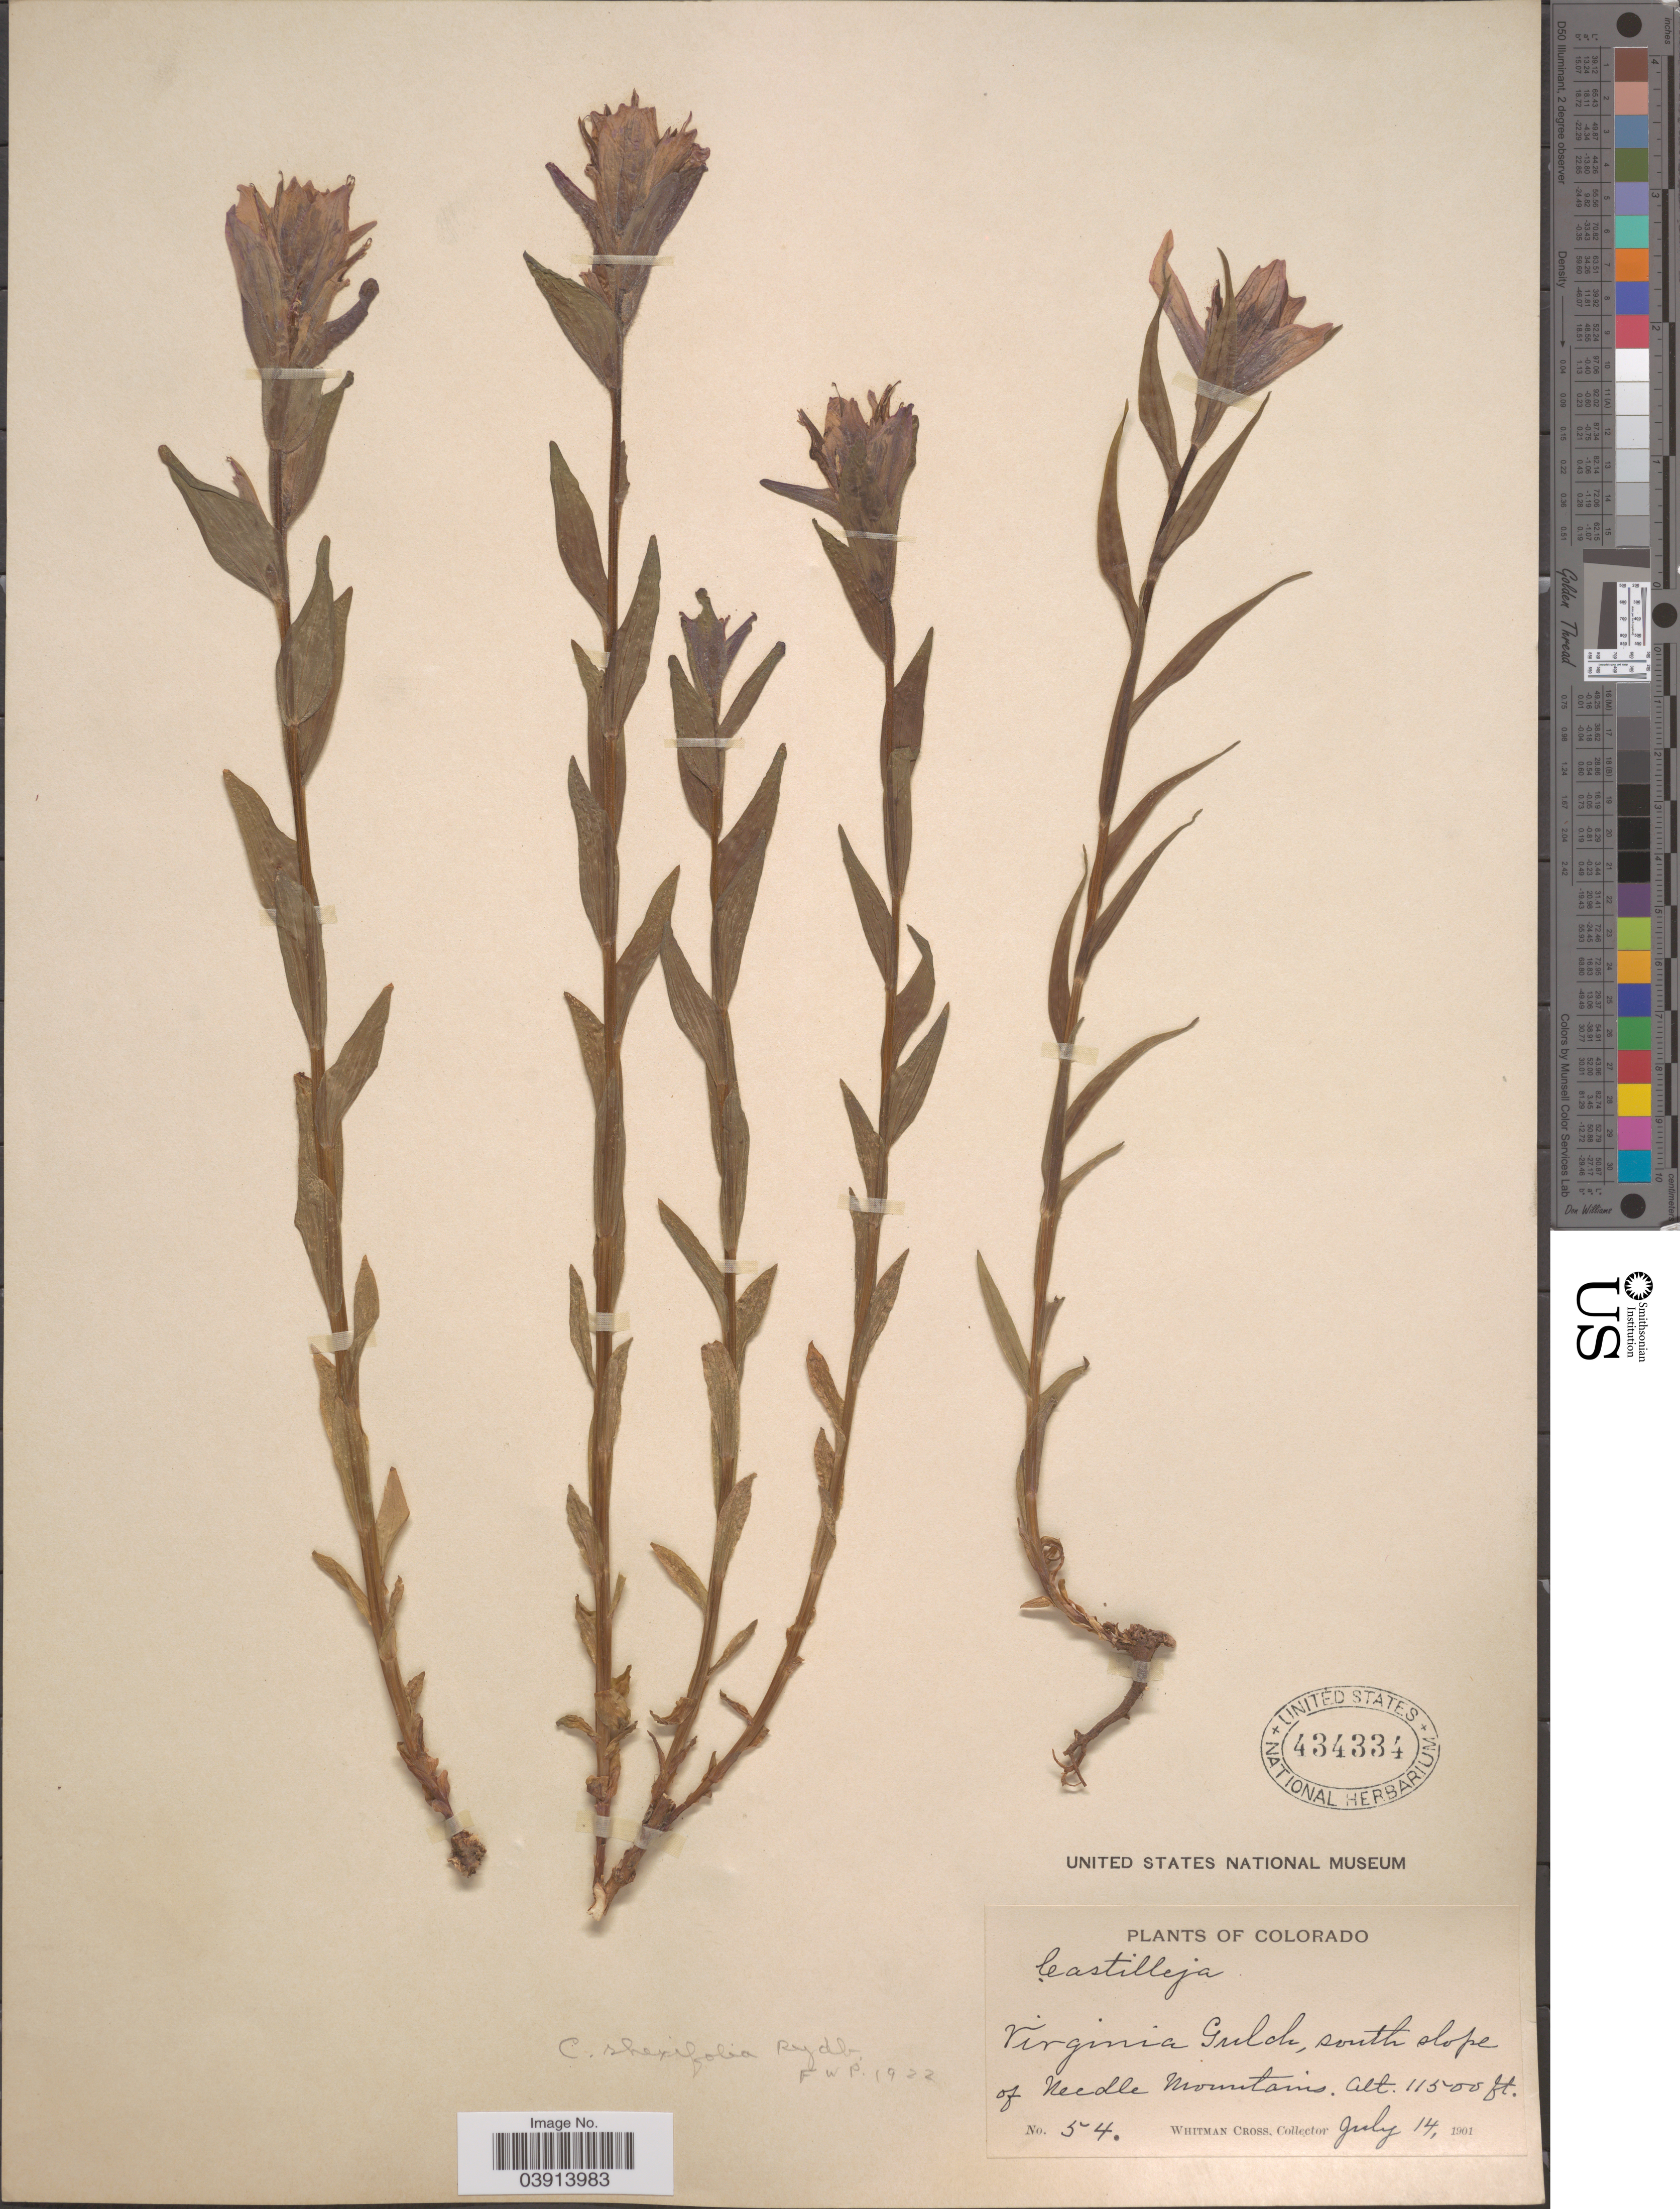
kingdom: Plantae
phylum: Tracheophyta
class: Magnoliopsida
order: Lamiales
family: Orobanchaceae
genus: Castilleja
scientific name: Castilleja rhexiifolia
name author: Rydb.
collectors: W. Cross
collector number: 54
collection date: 1901-07-14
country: United States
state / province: Colorado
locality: Virginia Gulch, south slope of Needle Mountains.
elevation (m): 3505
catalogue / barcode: US 434334